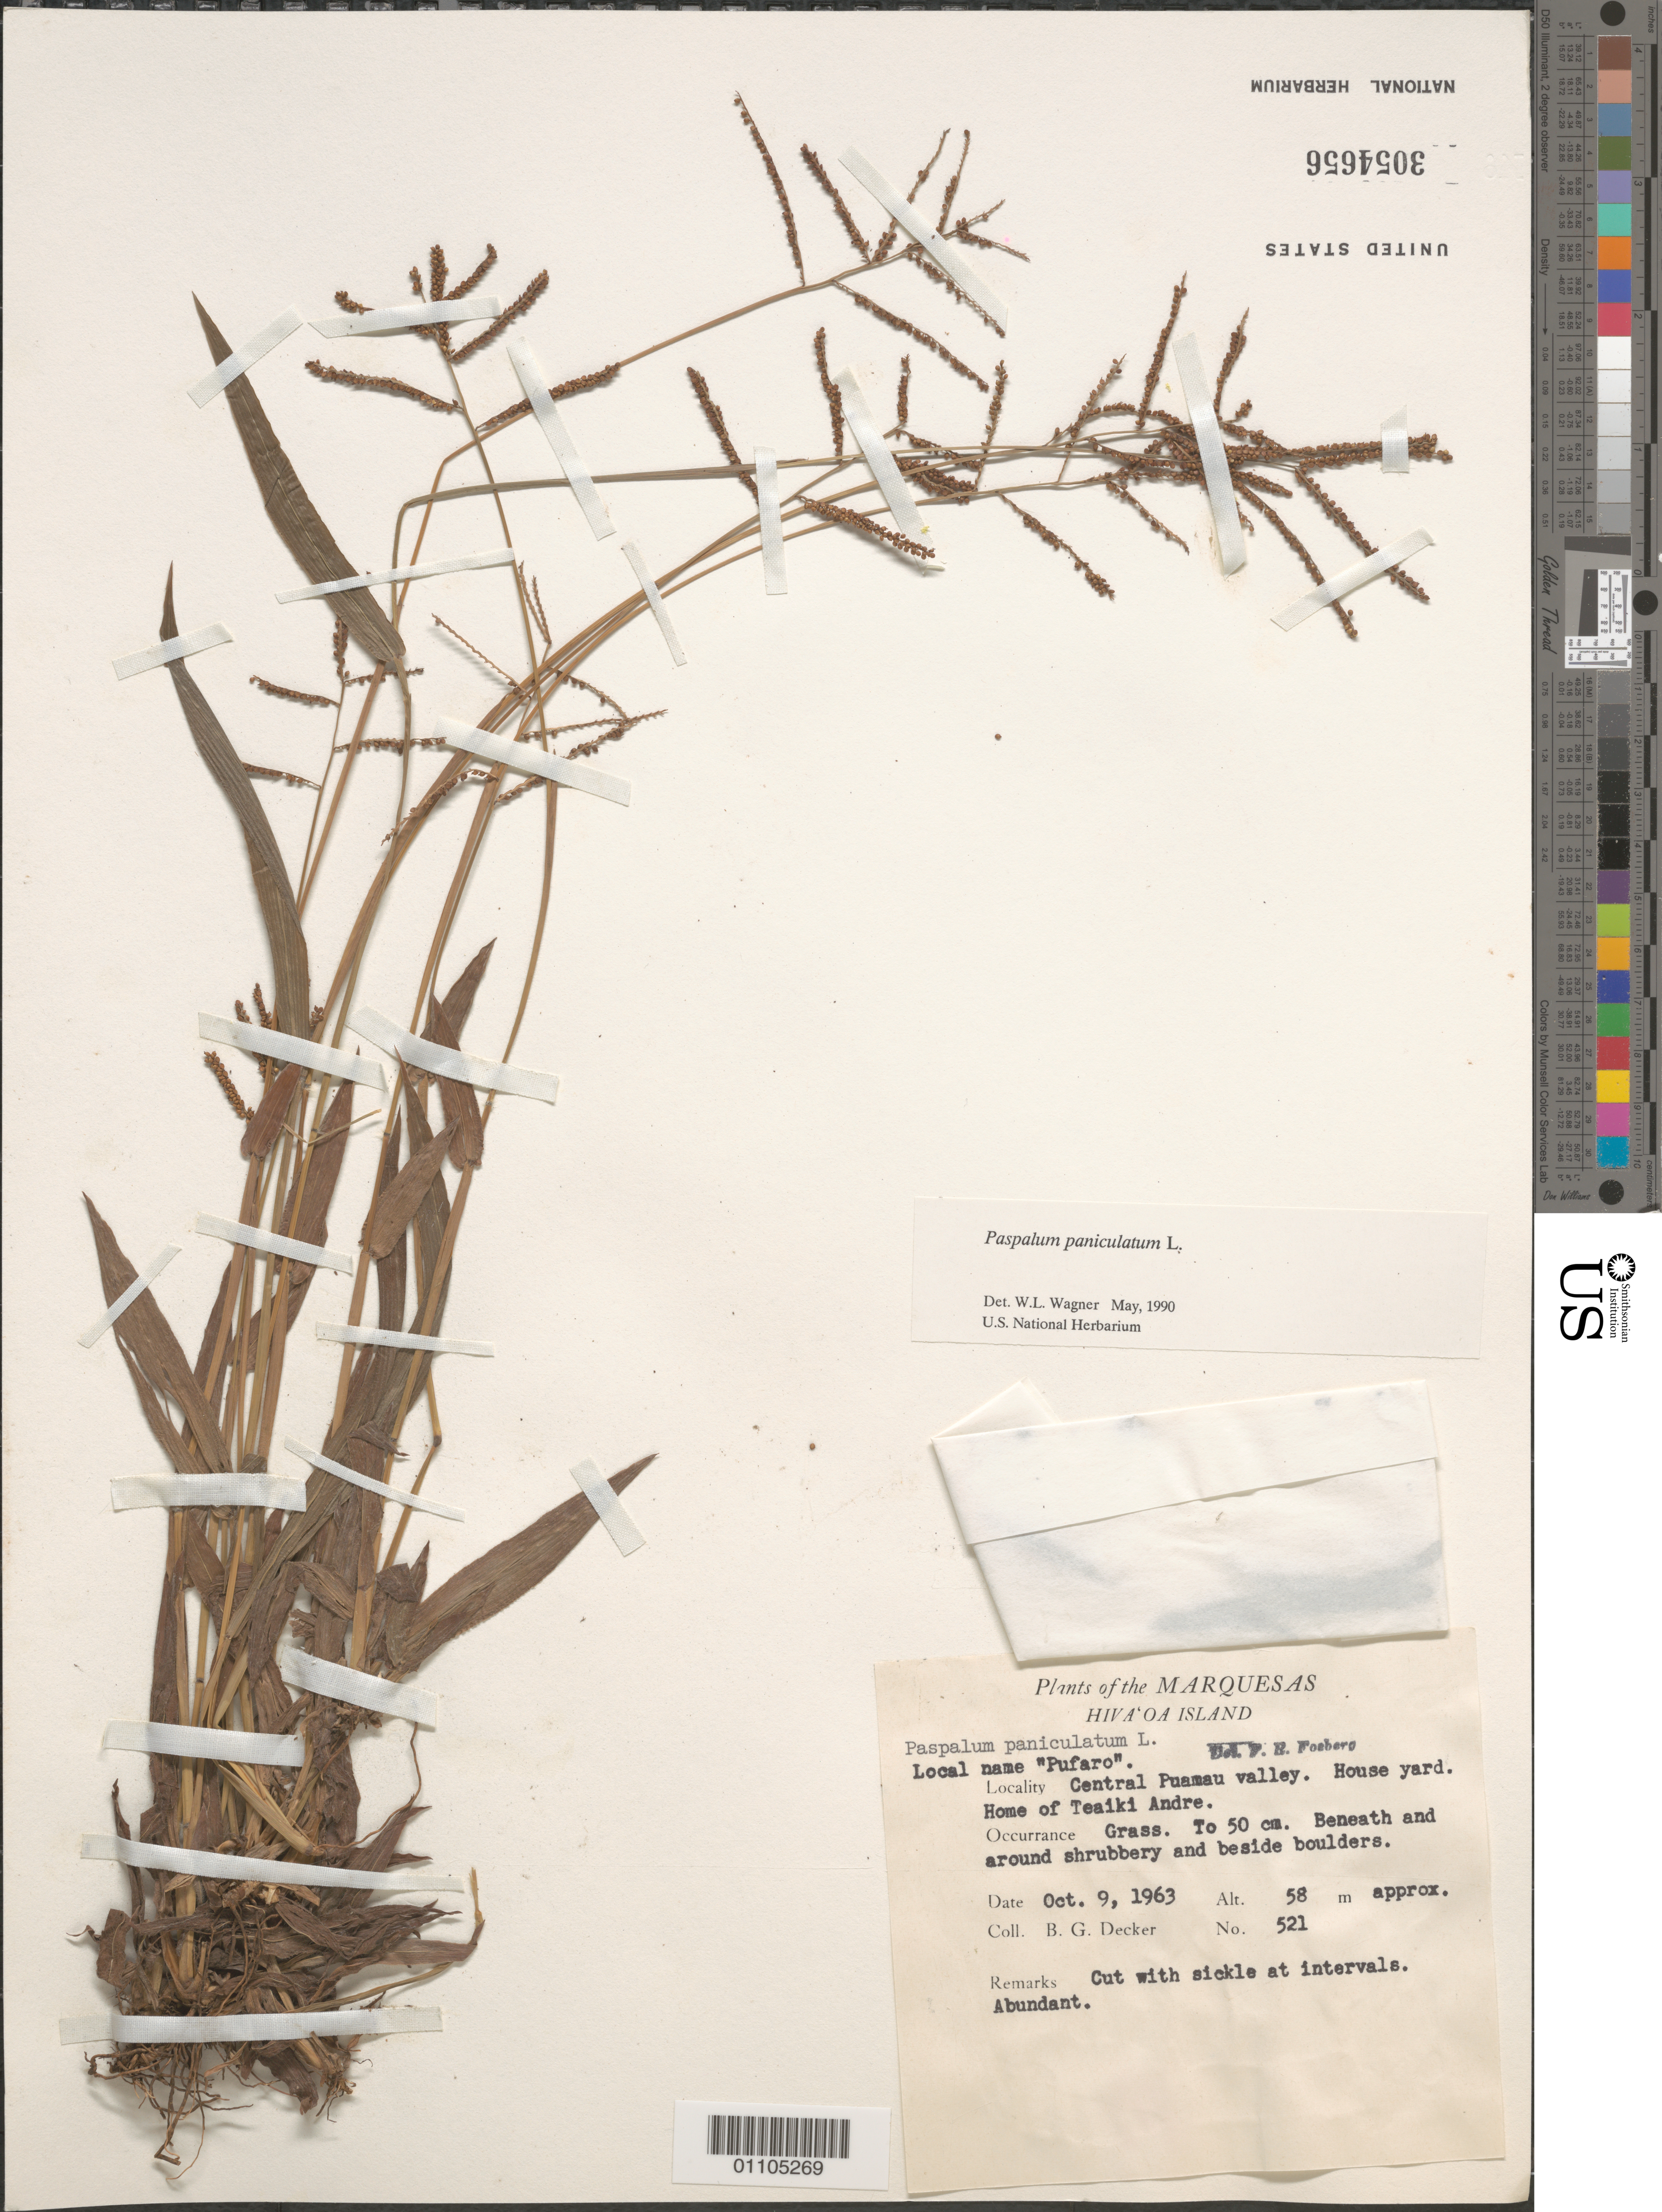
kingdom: Plantae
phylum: Tracheophyta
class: Liliopsida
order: Poales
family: Poaceae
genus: Paspalum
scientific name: Paspalum paniculatum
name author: L.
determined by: Wagner, W. L., (BOT), Smithsonian Institution - National Museum of Natural History (UNITED STATES)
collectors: B. G. Decker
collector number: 521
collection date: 1963-10-09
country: French Polynesia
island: Hiva Oa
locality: central Puamau Valley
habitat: House yard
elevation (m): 58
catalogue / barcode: US 3054656